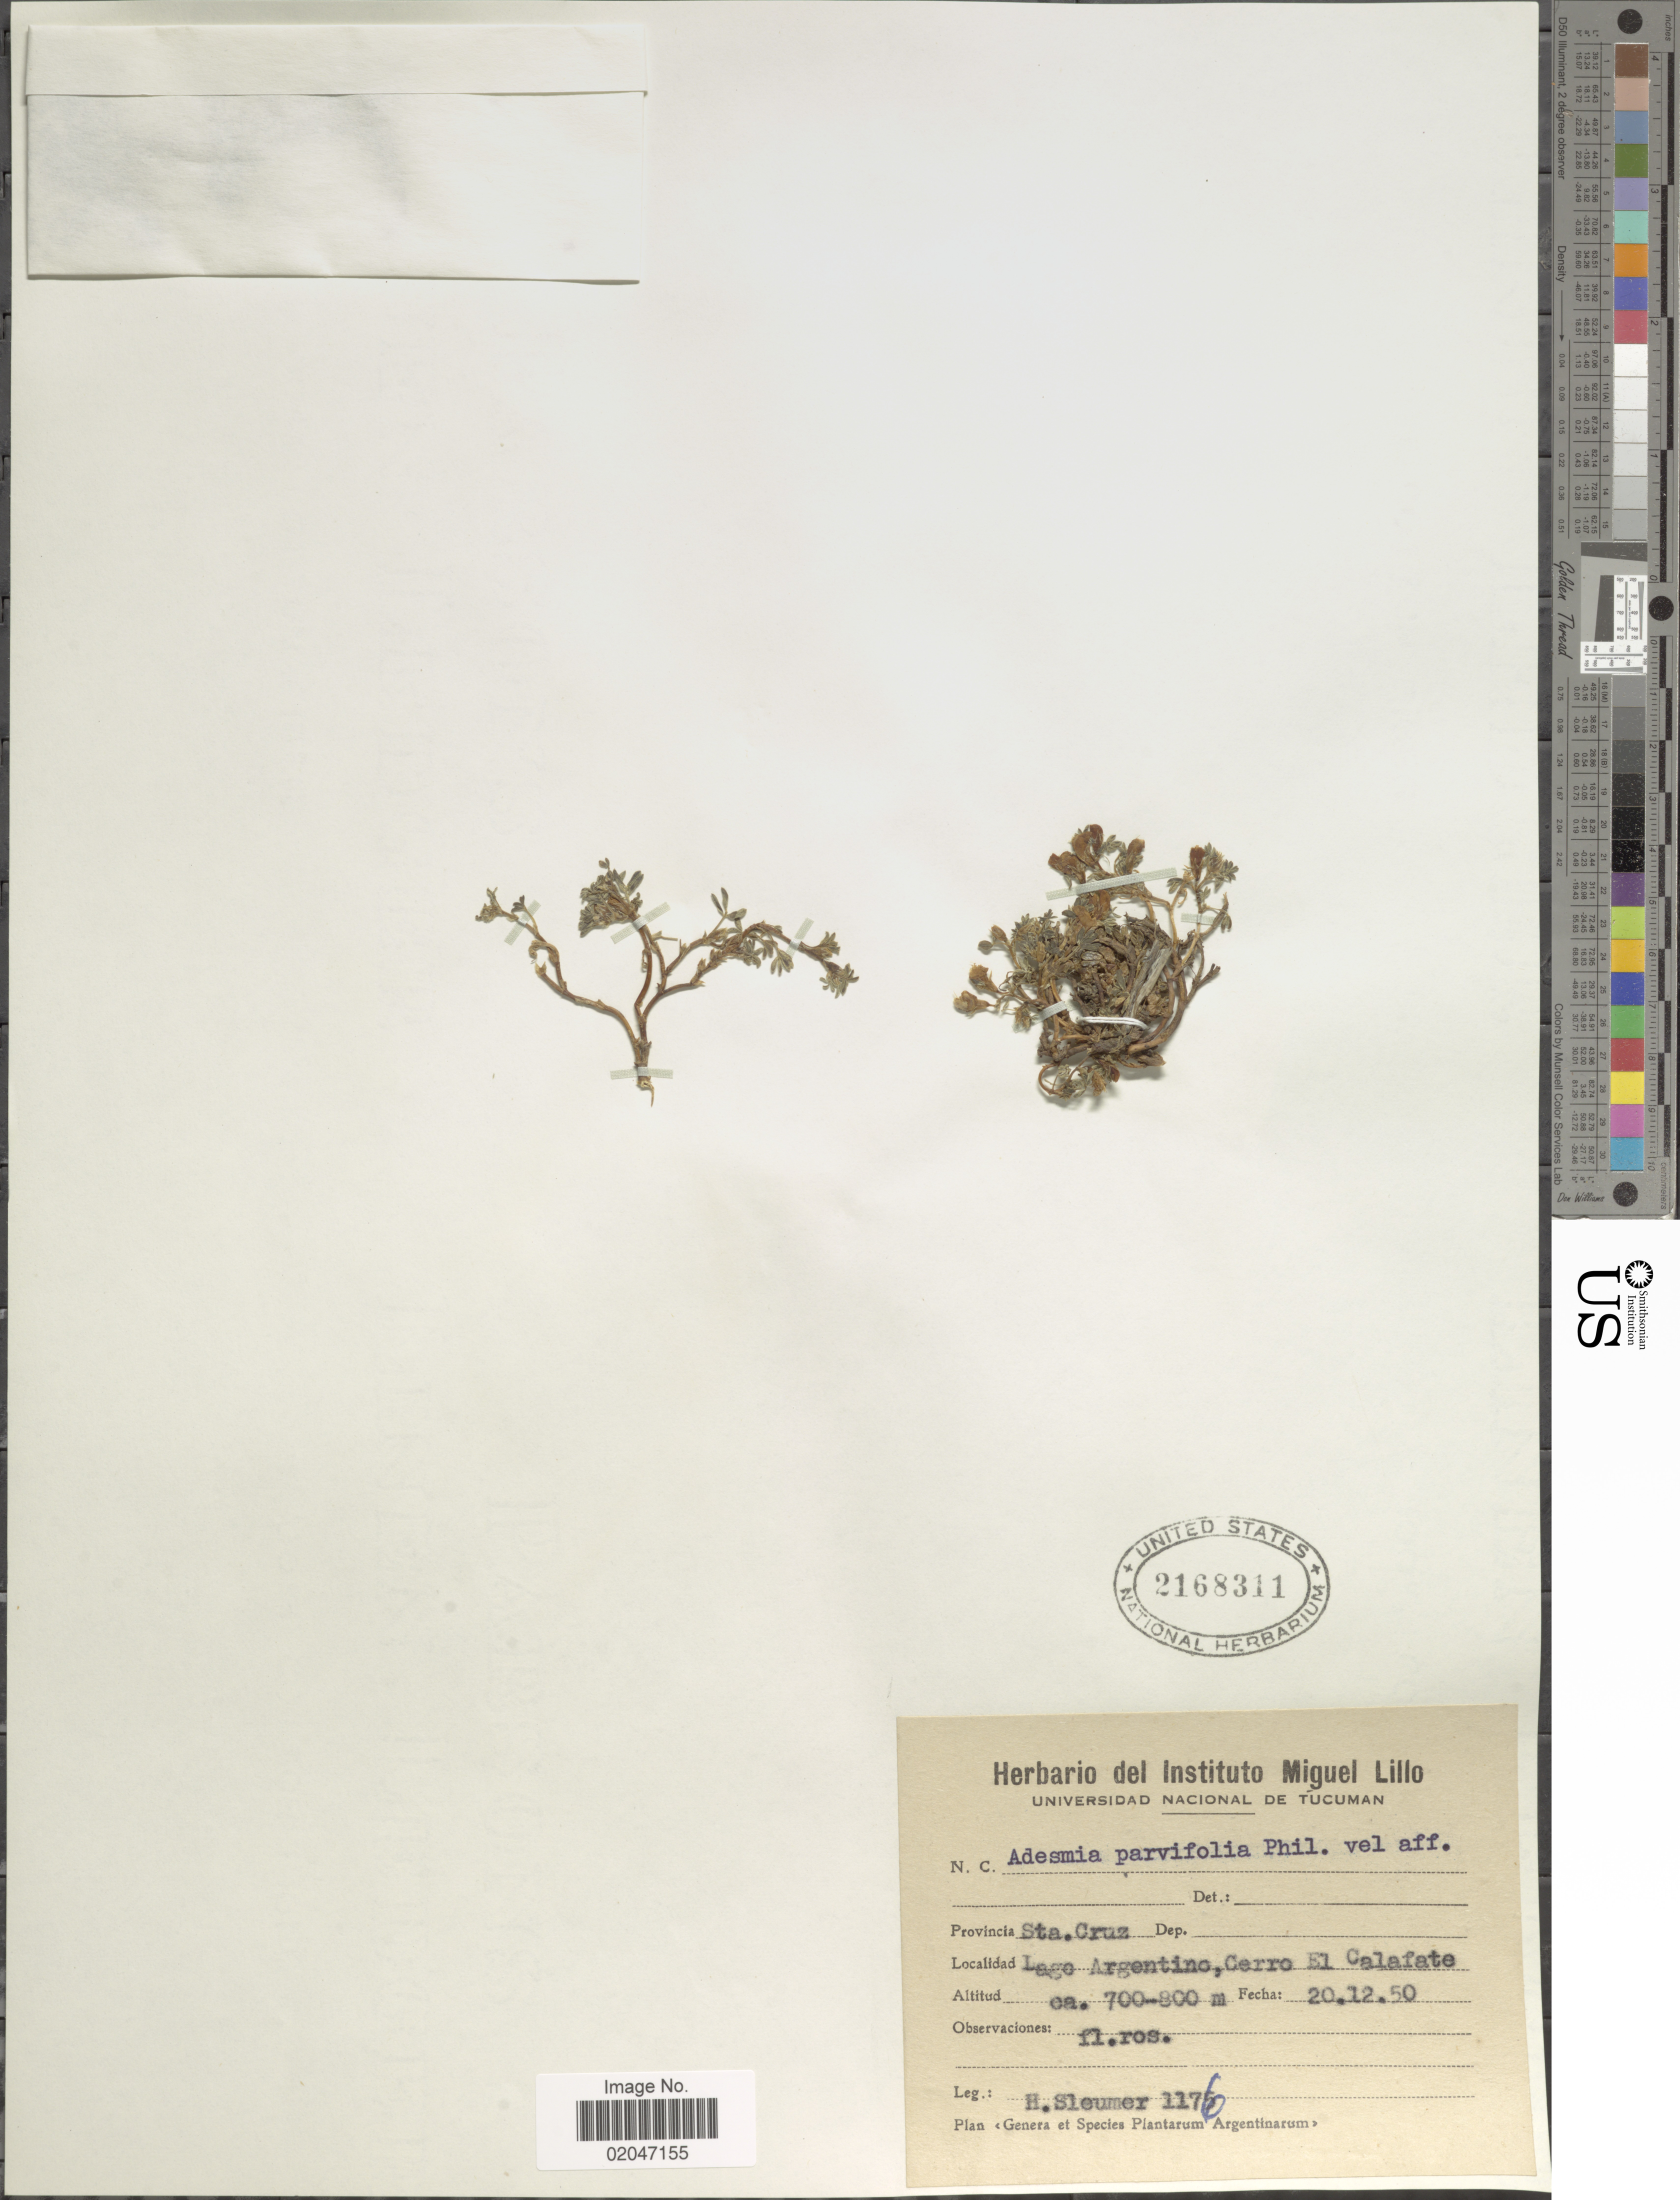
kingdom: Plantae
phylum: Tracheophyta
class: Magnoliopsida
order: Fabales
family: Fabaceae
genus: Adesmia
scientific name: Adesmia parvifolia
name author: Phil.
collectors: H. O. Sleumer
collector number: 1176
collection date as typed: Transcribed d/m/y: 20/12/50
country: Argentina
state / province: Santa Cruz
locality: Lago argentino, Cerro El Calafate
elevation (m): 700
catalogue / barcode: US 2168311